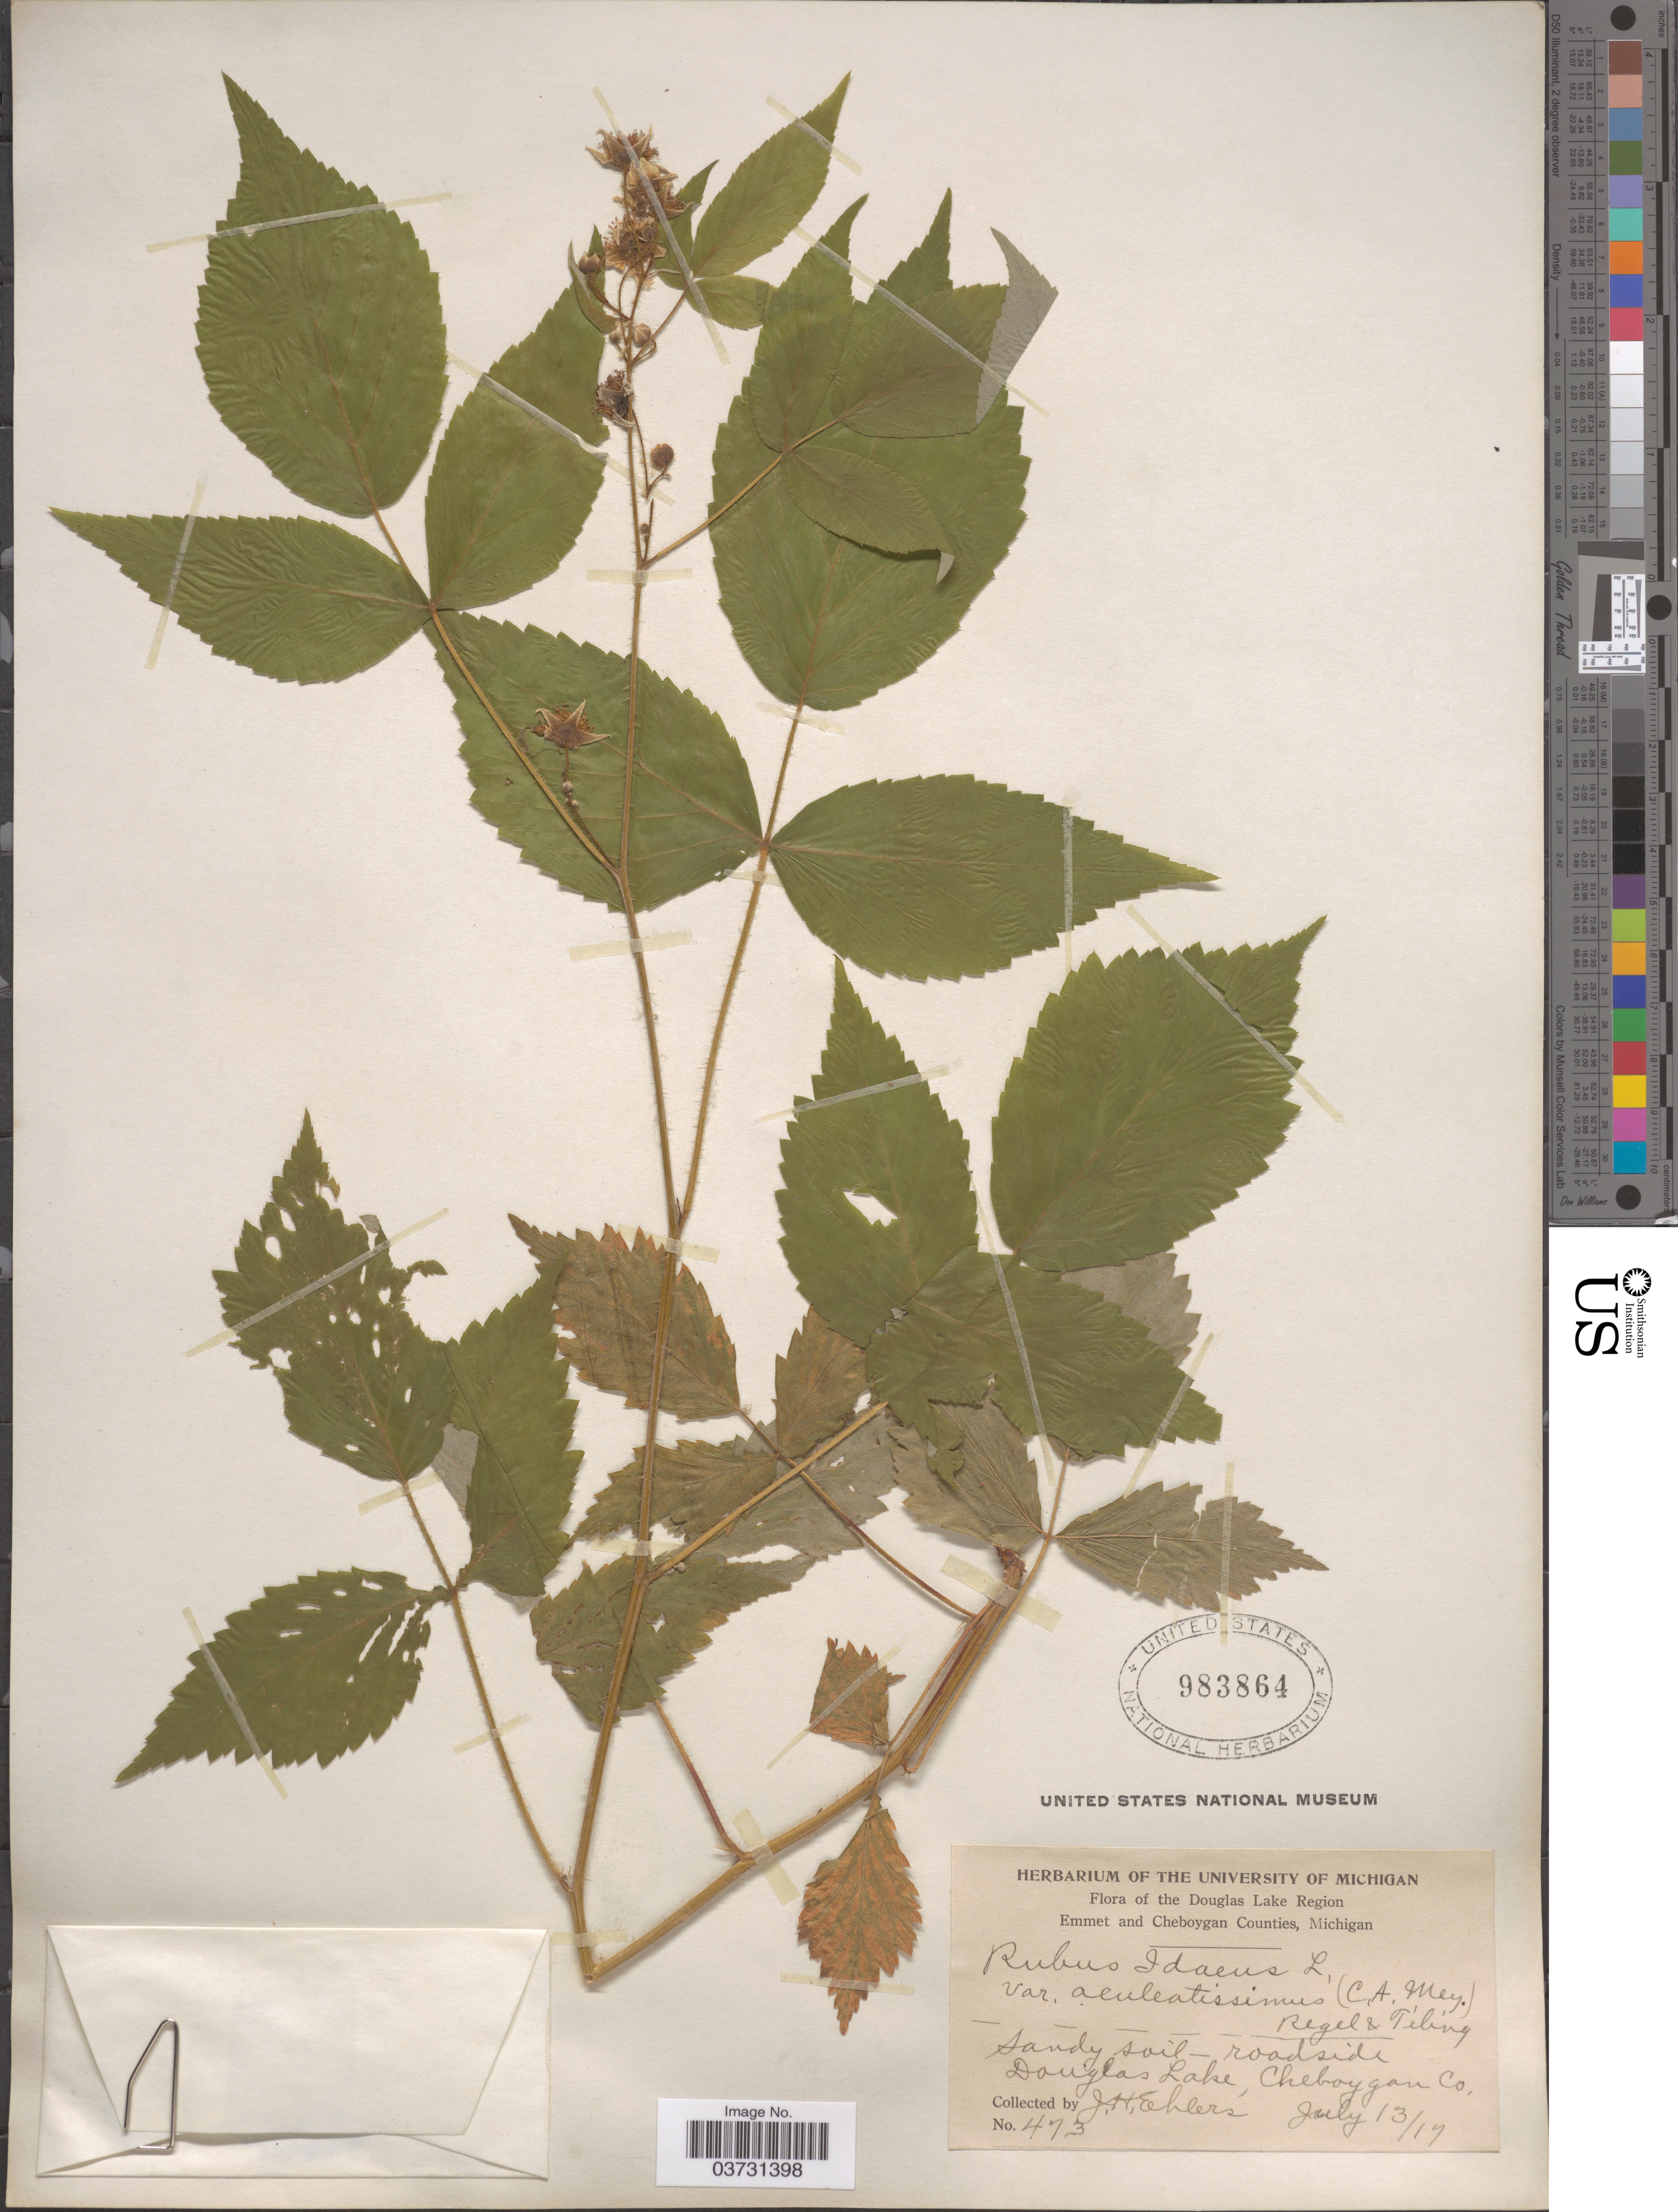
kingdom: Plantae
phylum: Tracheophyta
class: Magnoliopsida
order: Rosales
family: Rosaceae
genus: Rubus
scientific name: Rubus strigosus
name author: Michx.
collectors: J. H. Ehlers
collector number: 473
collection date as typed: Transcribed d/m/y: 13/7/19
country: United States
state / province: Michigan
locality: The Douglas Lake Region, Douglas Lake, Cheboygan Co.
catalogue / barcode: US 983864